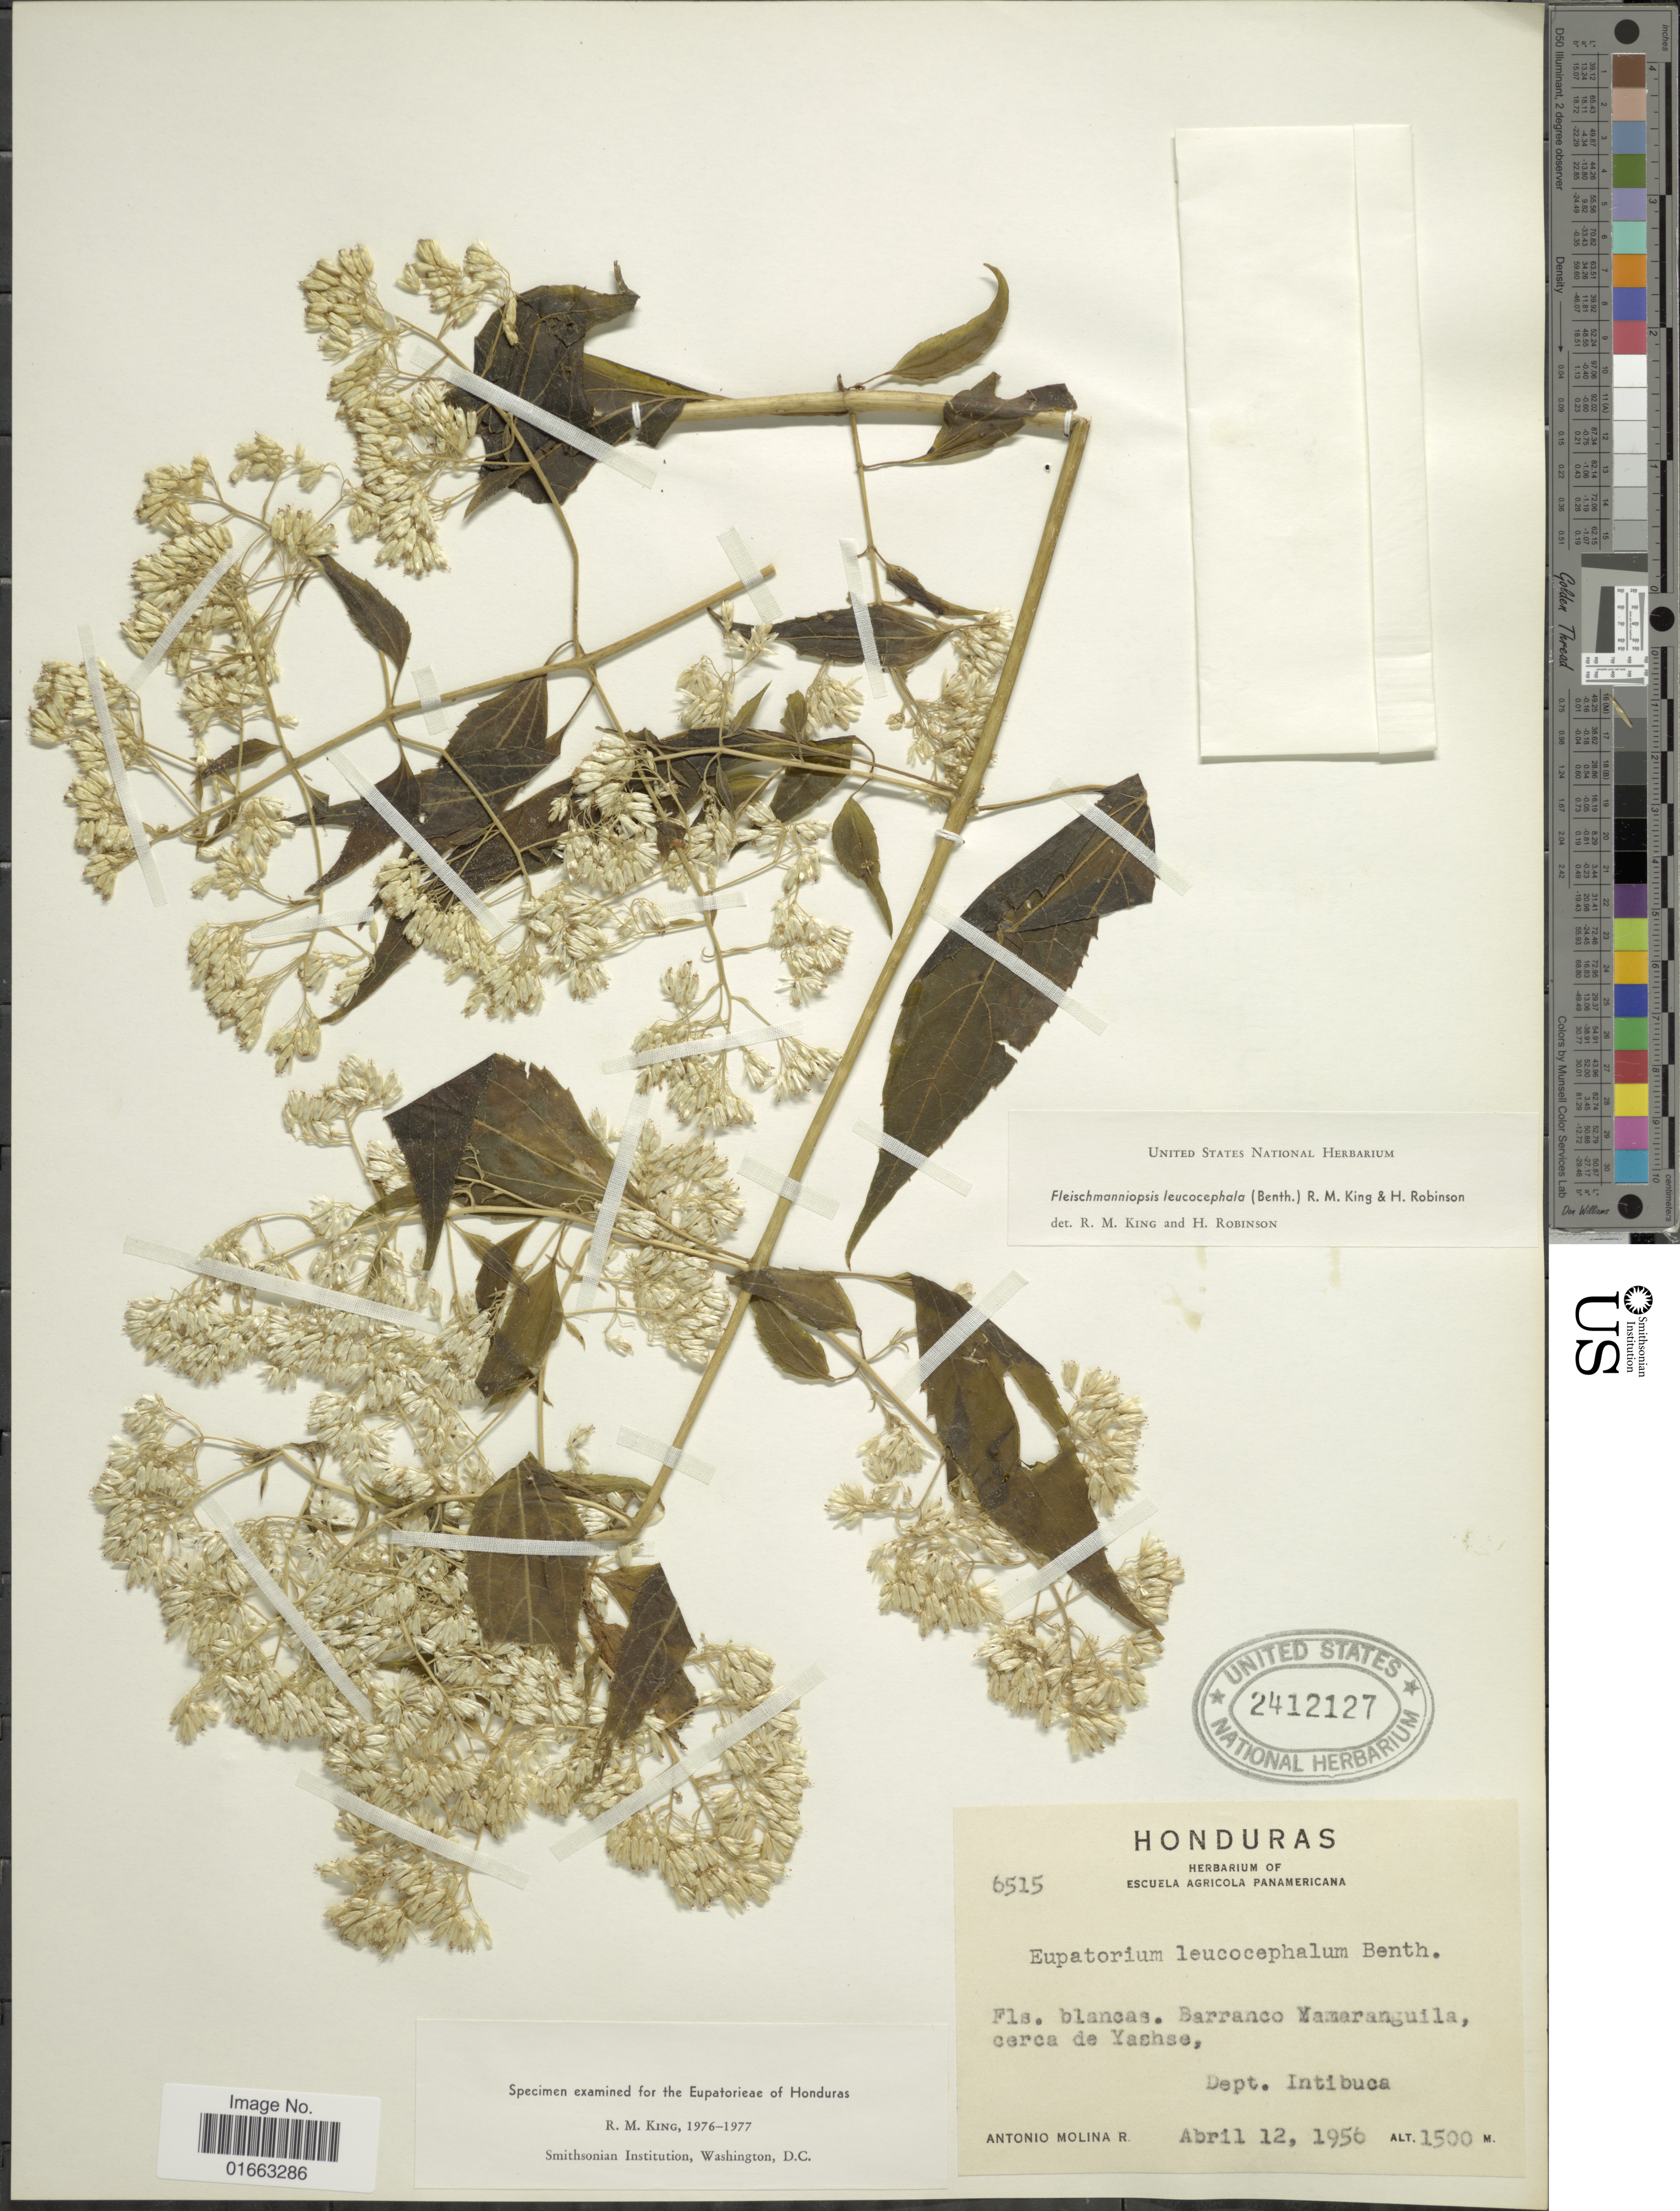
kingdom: Plantae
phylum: Tracheophyta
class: Magnoliopsida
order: Asterales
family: Asteraceae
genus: Fleischmanniopsis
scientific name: Fleischmanniopsis leucocephala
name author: (Benth.) R.M. King & H. Rob.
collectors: A. Molina R.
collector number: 6515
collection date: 1956-04-12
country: Honduras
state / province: Intibuca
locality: Barranco Mamaranguila, cerca de Yashse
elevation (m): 1500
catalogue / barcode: US 2412127